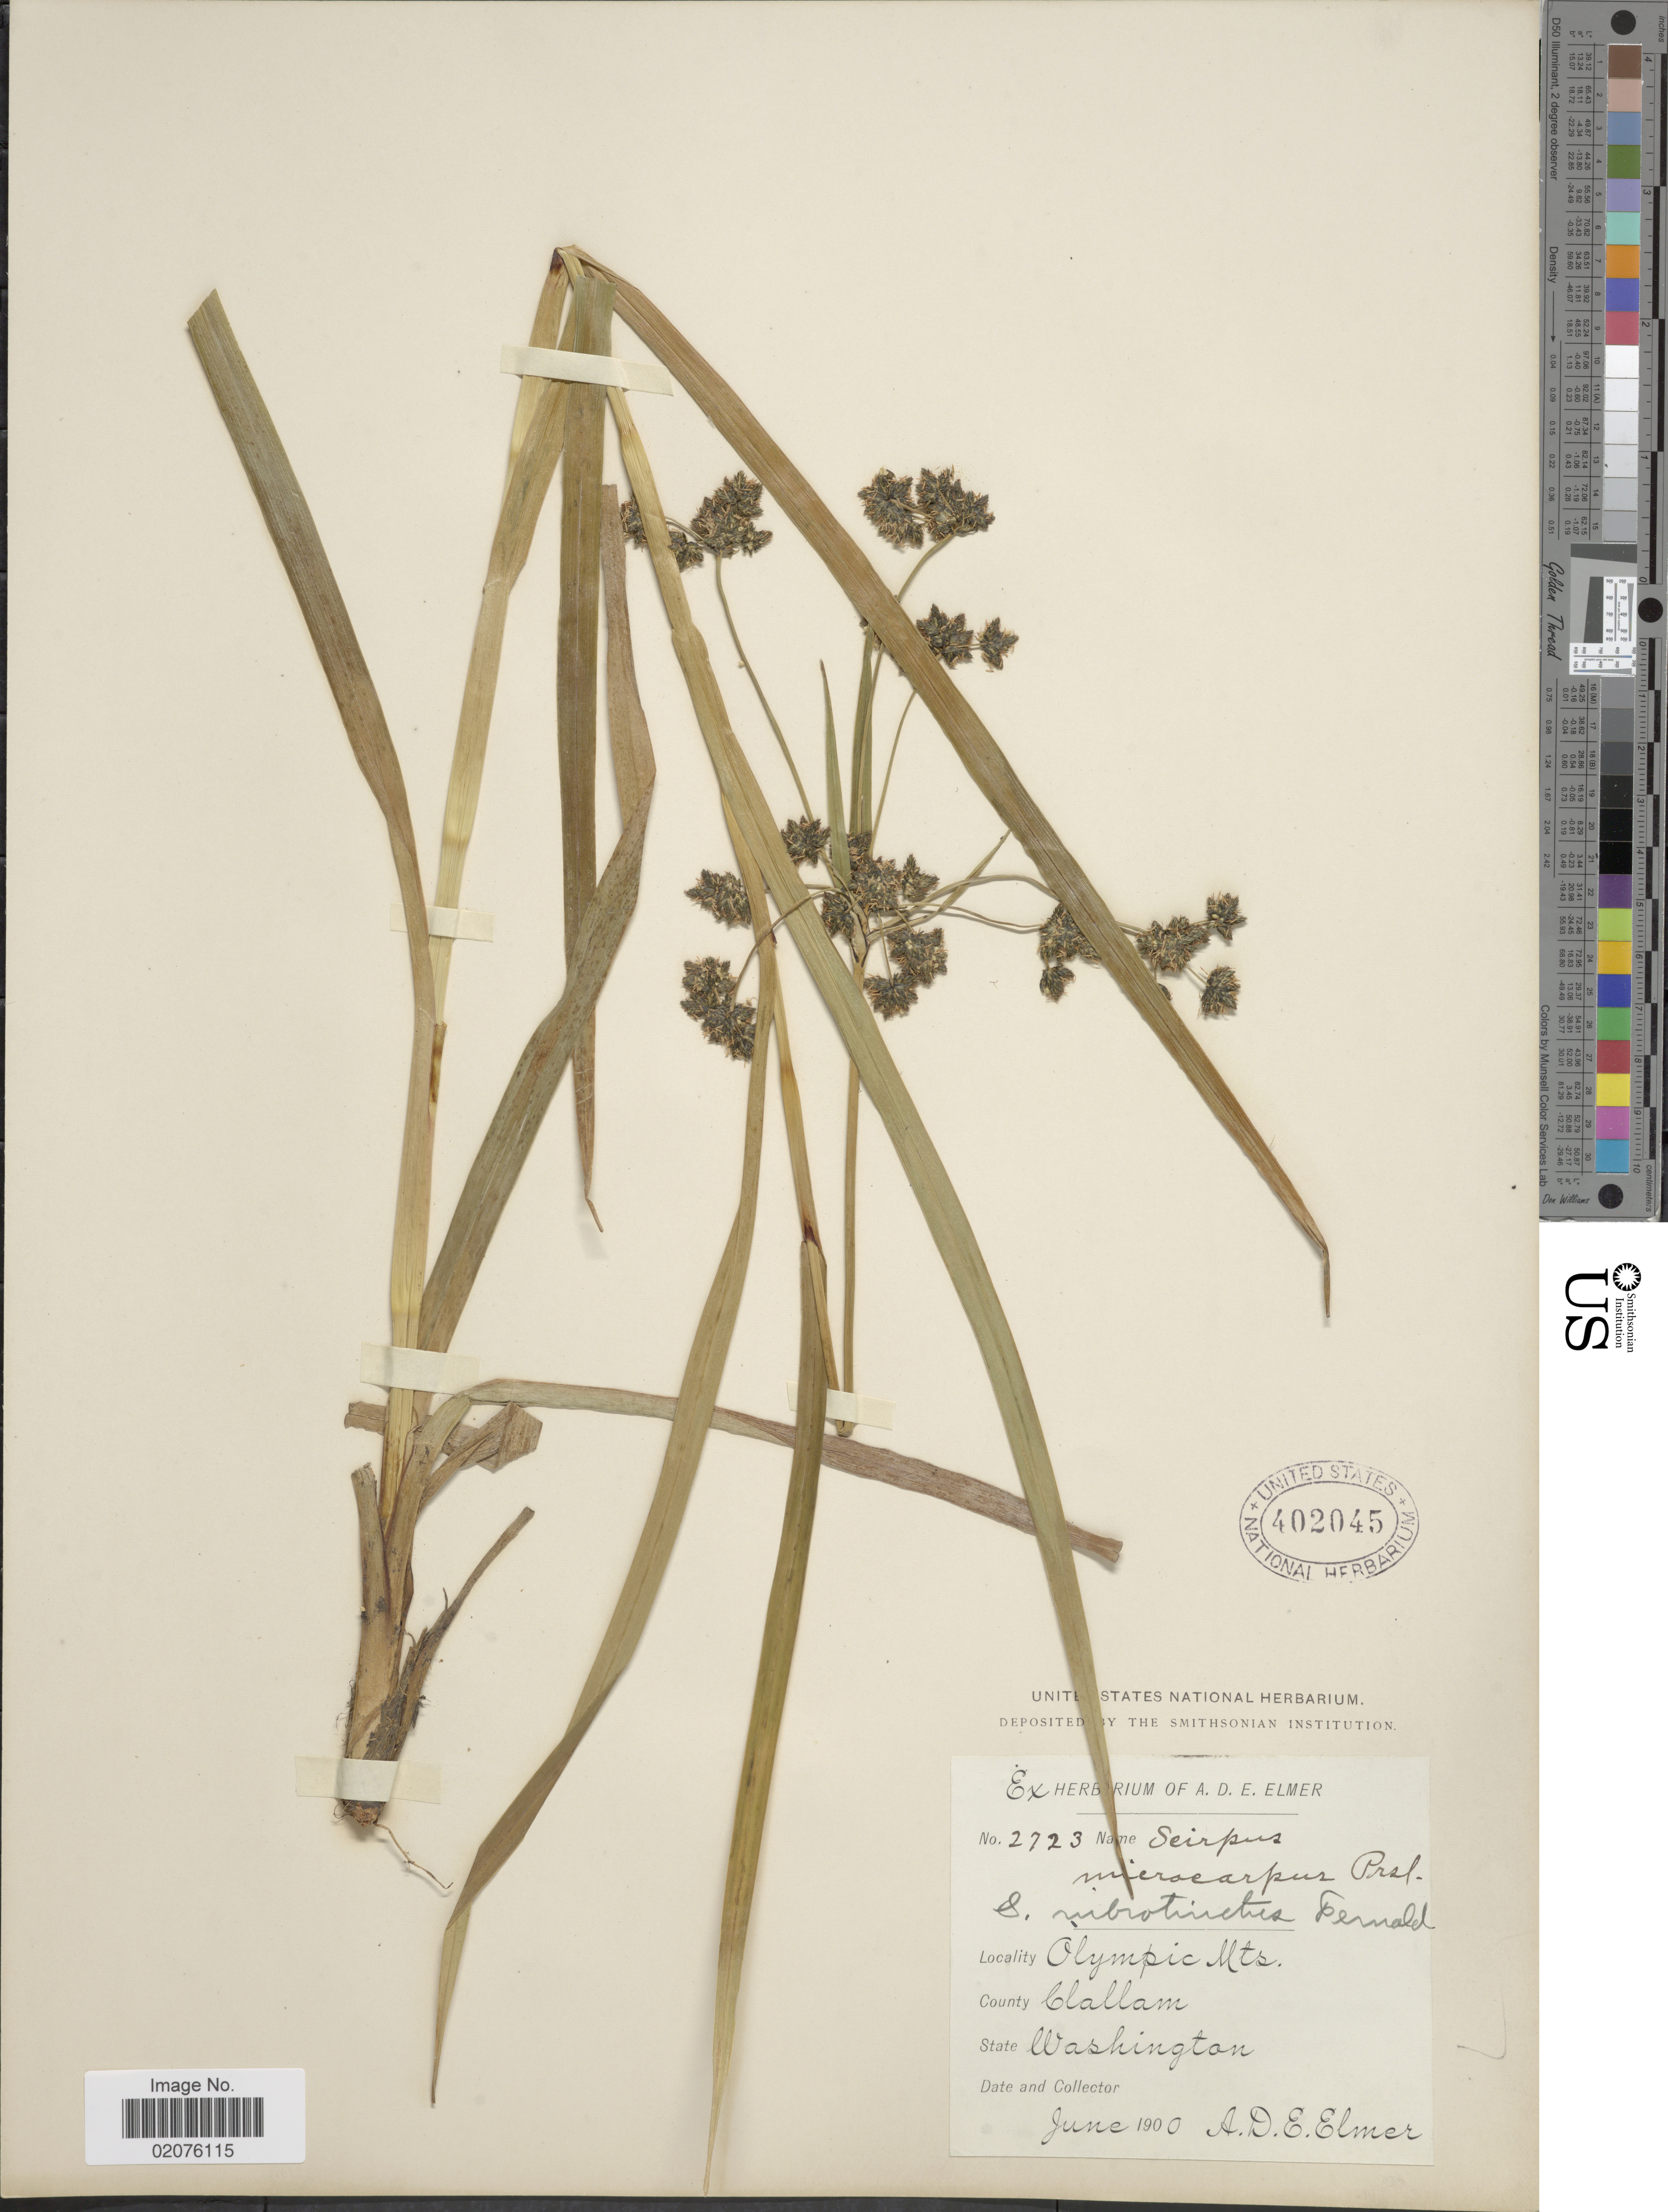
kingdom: Plantae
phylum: Tracheophyta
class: Liliopsida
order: Poales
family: Cyperaceae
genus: Scirpus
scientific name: Scirpus microcarpus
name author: J. Presl & C. Presl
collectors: A. D. E. Elmer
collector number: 2723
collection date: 1900-06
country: United States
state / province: Washington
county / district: Clallam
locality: Olympic Mts, County Clallam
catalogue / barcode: US 402045